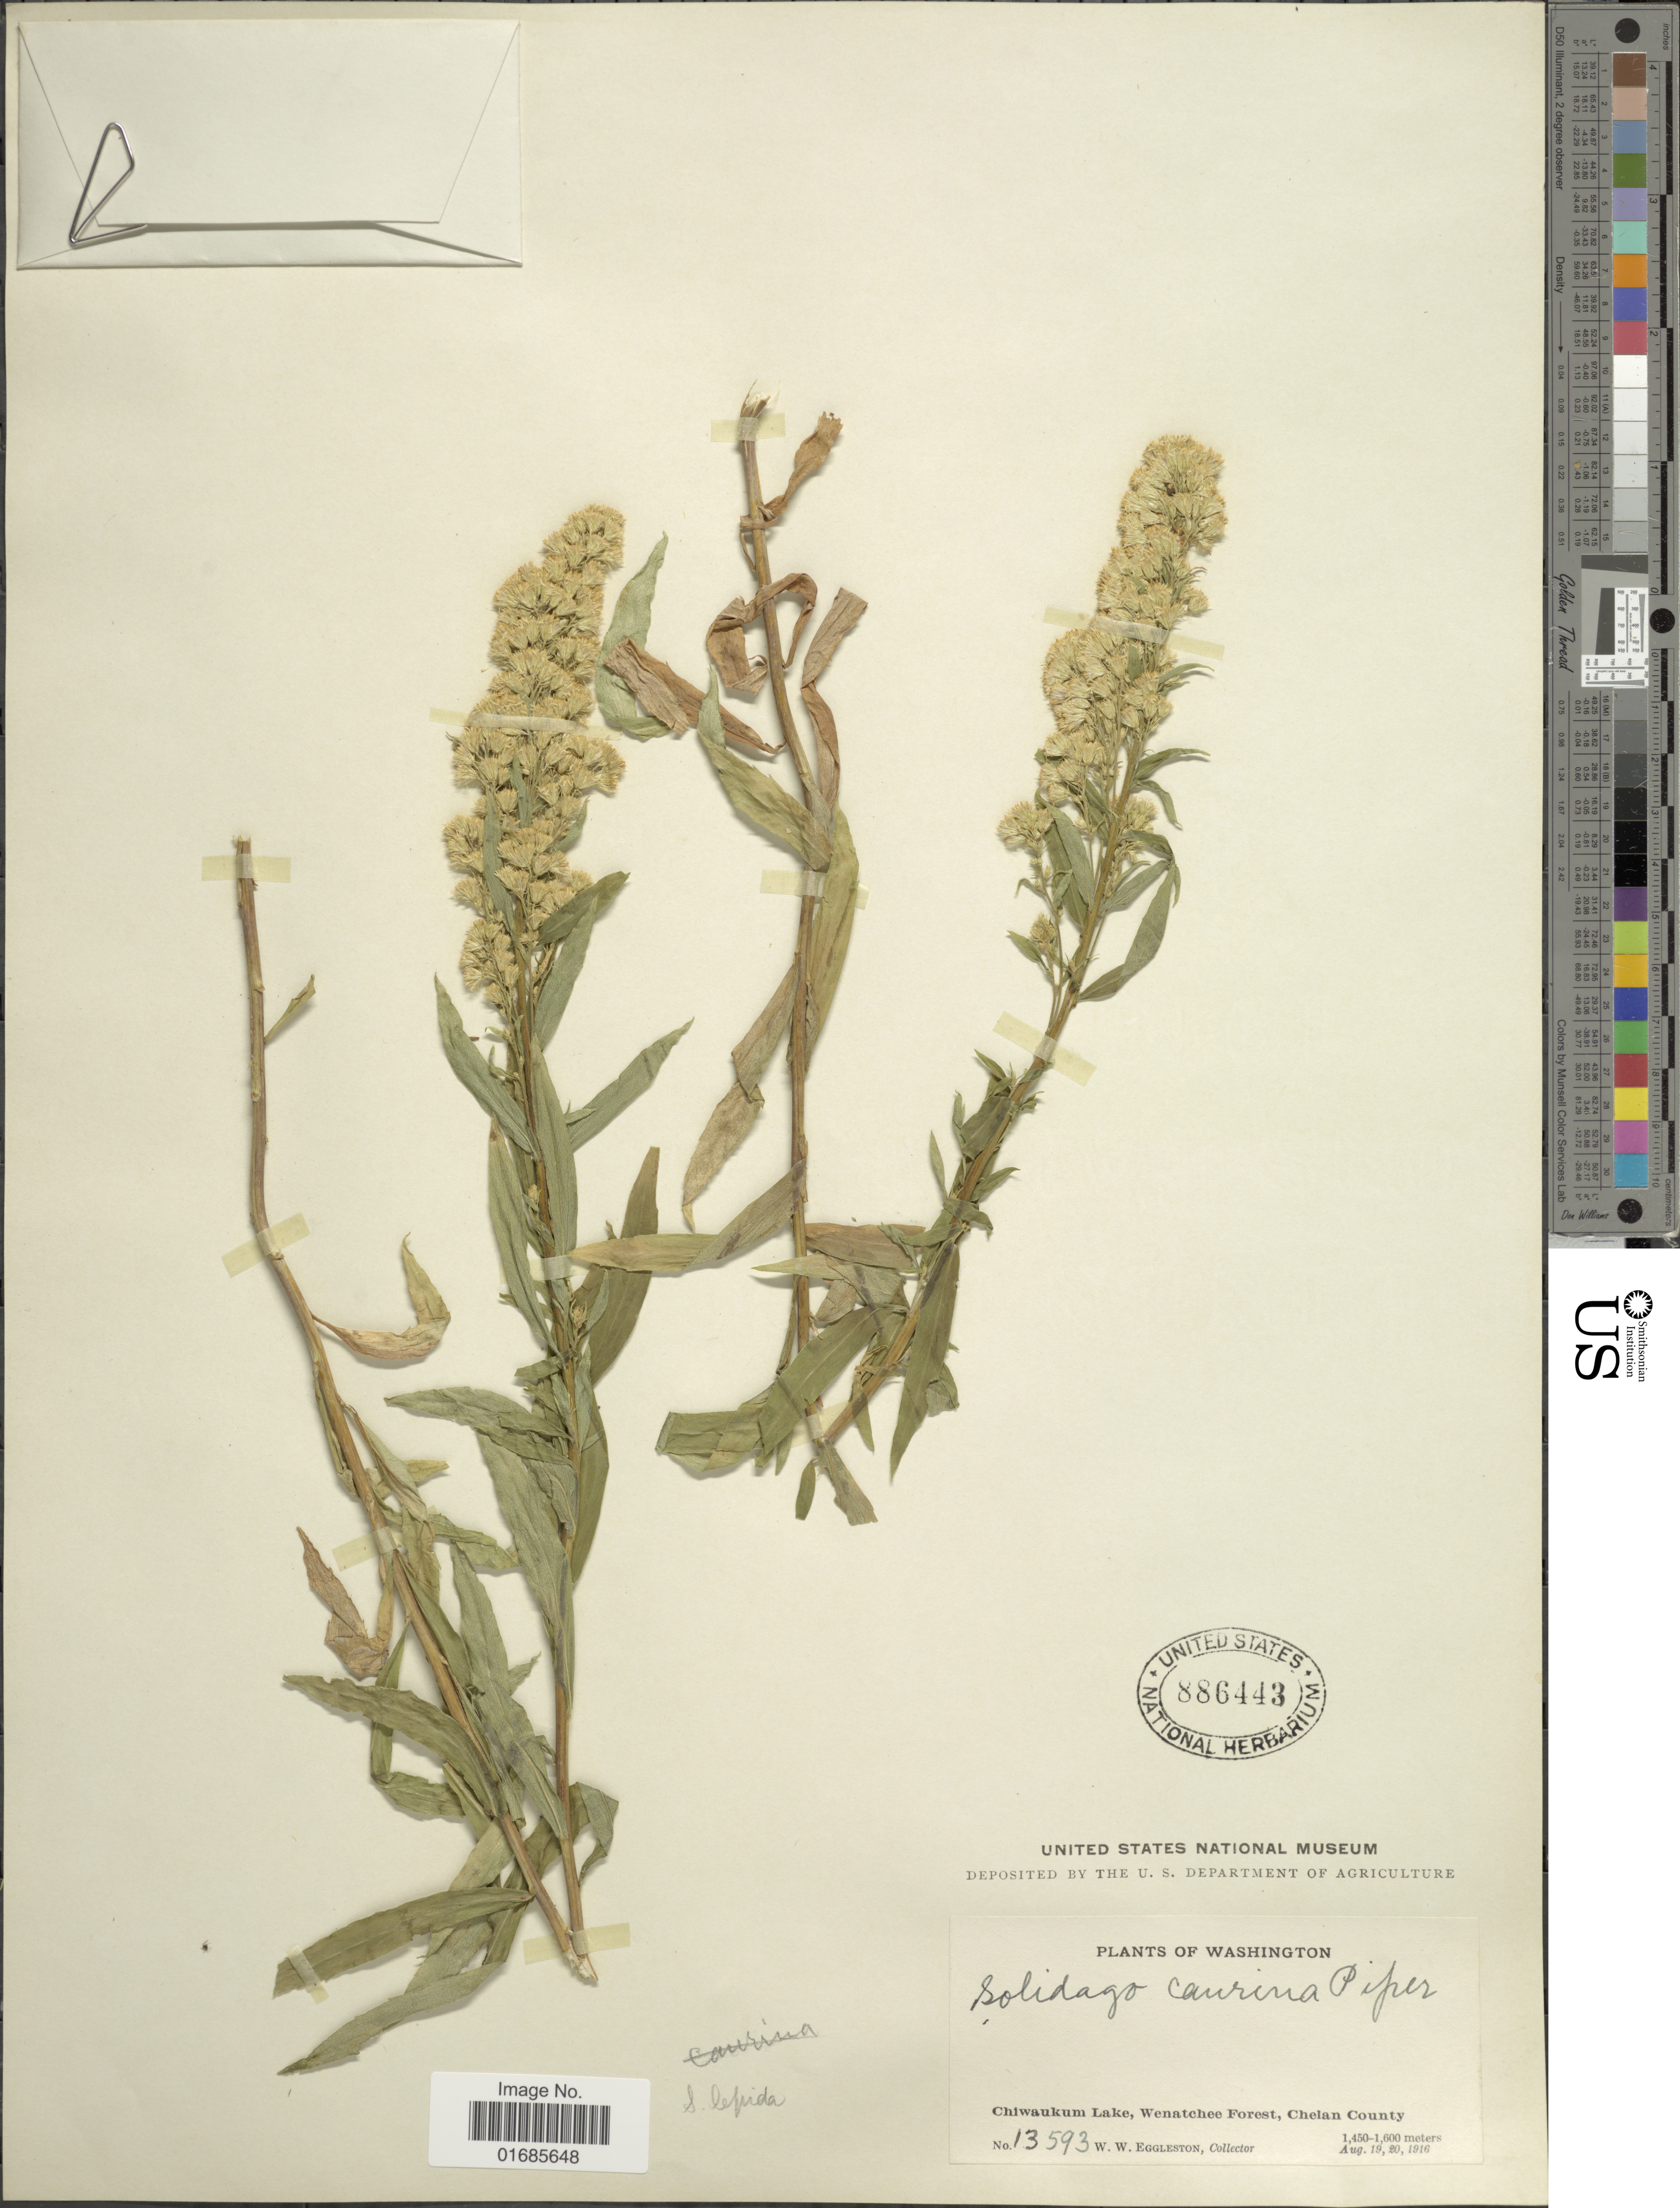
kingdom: Plantae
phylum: Tracheophyta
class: Magnoliopsida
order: Asterales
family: Asteraceae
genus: Solidago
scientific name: Solidago canadensis var. salebrosa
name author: (Piper) M.E. Jones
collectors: W. W. Eggleston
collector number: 13593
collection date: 1916-08-19/1916-08-20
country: United States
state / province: Washington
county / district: Chelan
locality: Chiwaukum Lake, Wenatchee Forest, Chelan County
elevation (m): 1450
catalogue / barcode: US 886443